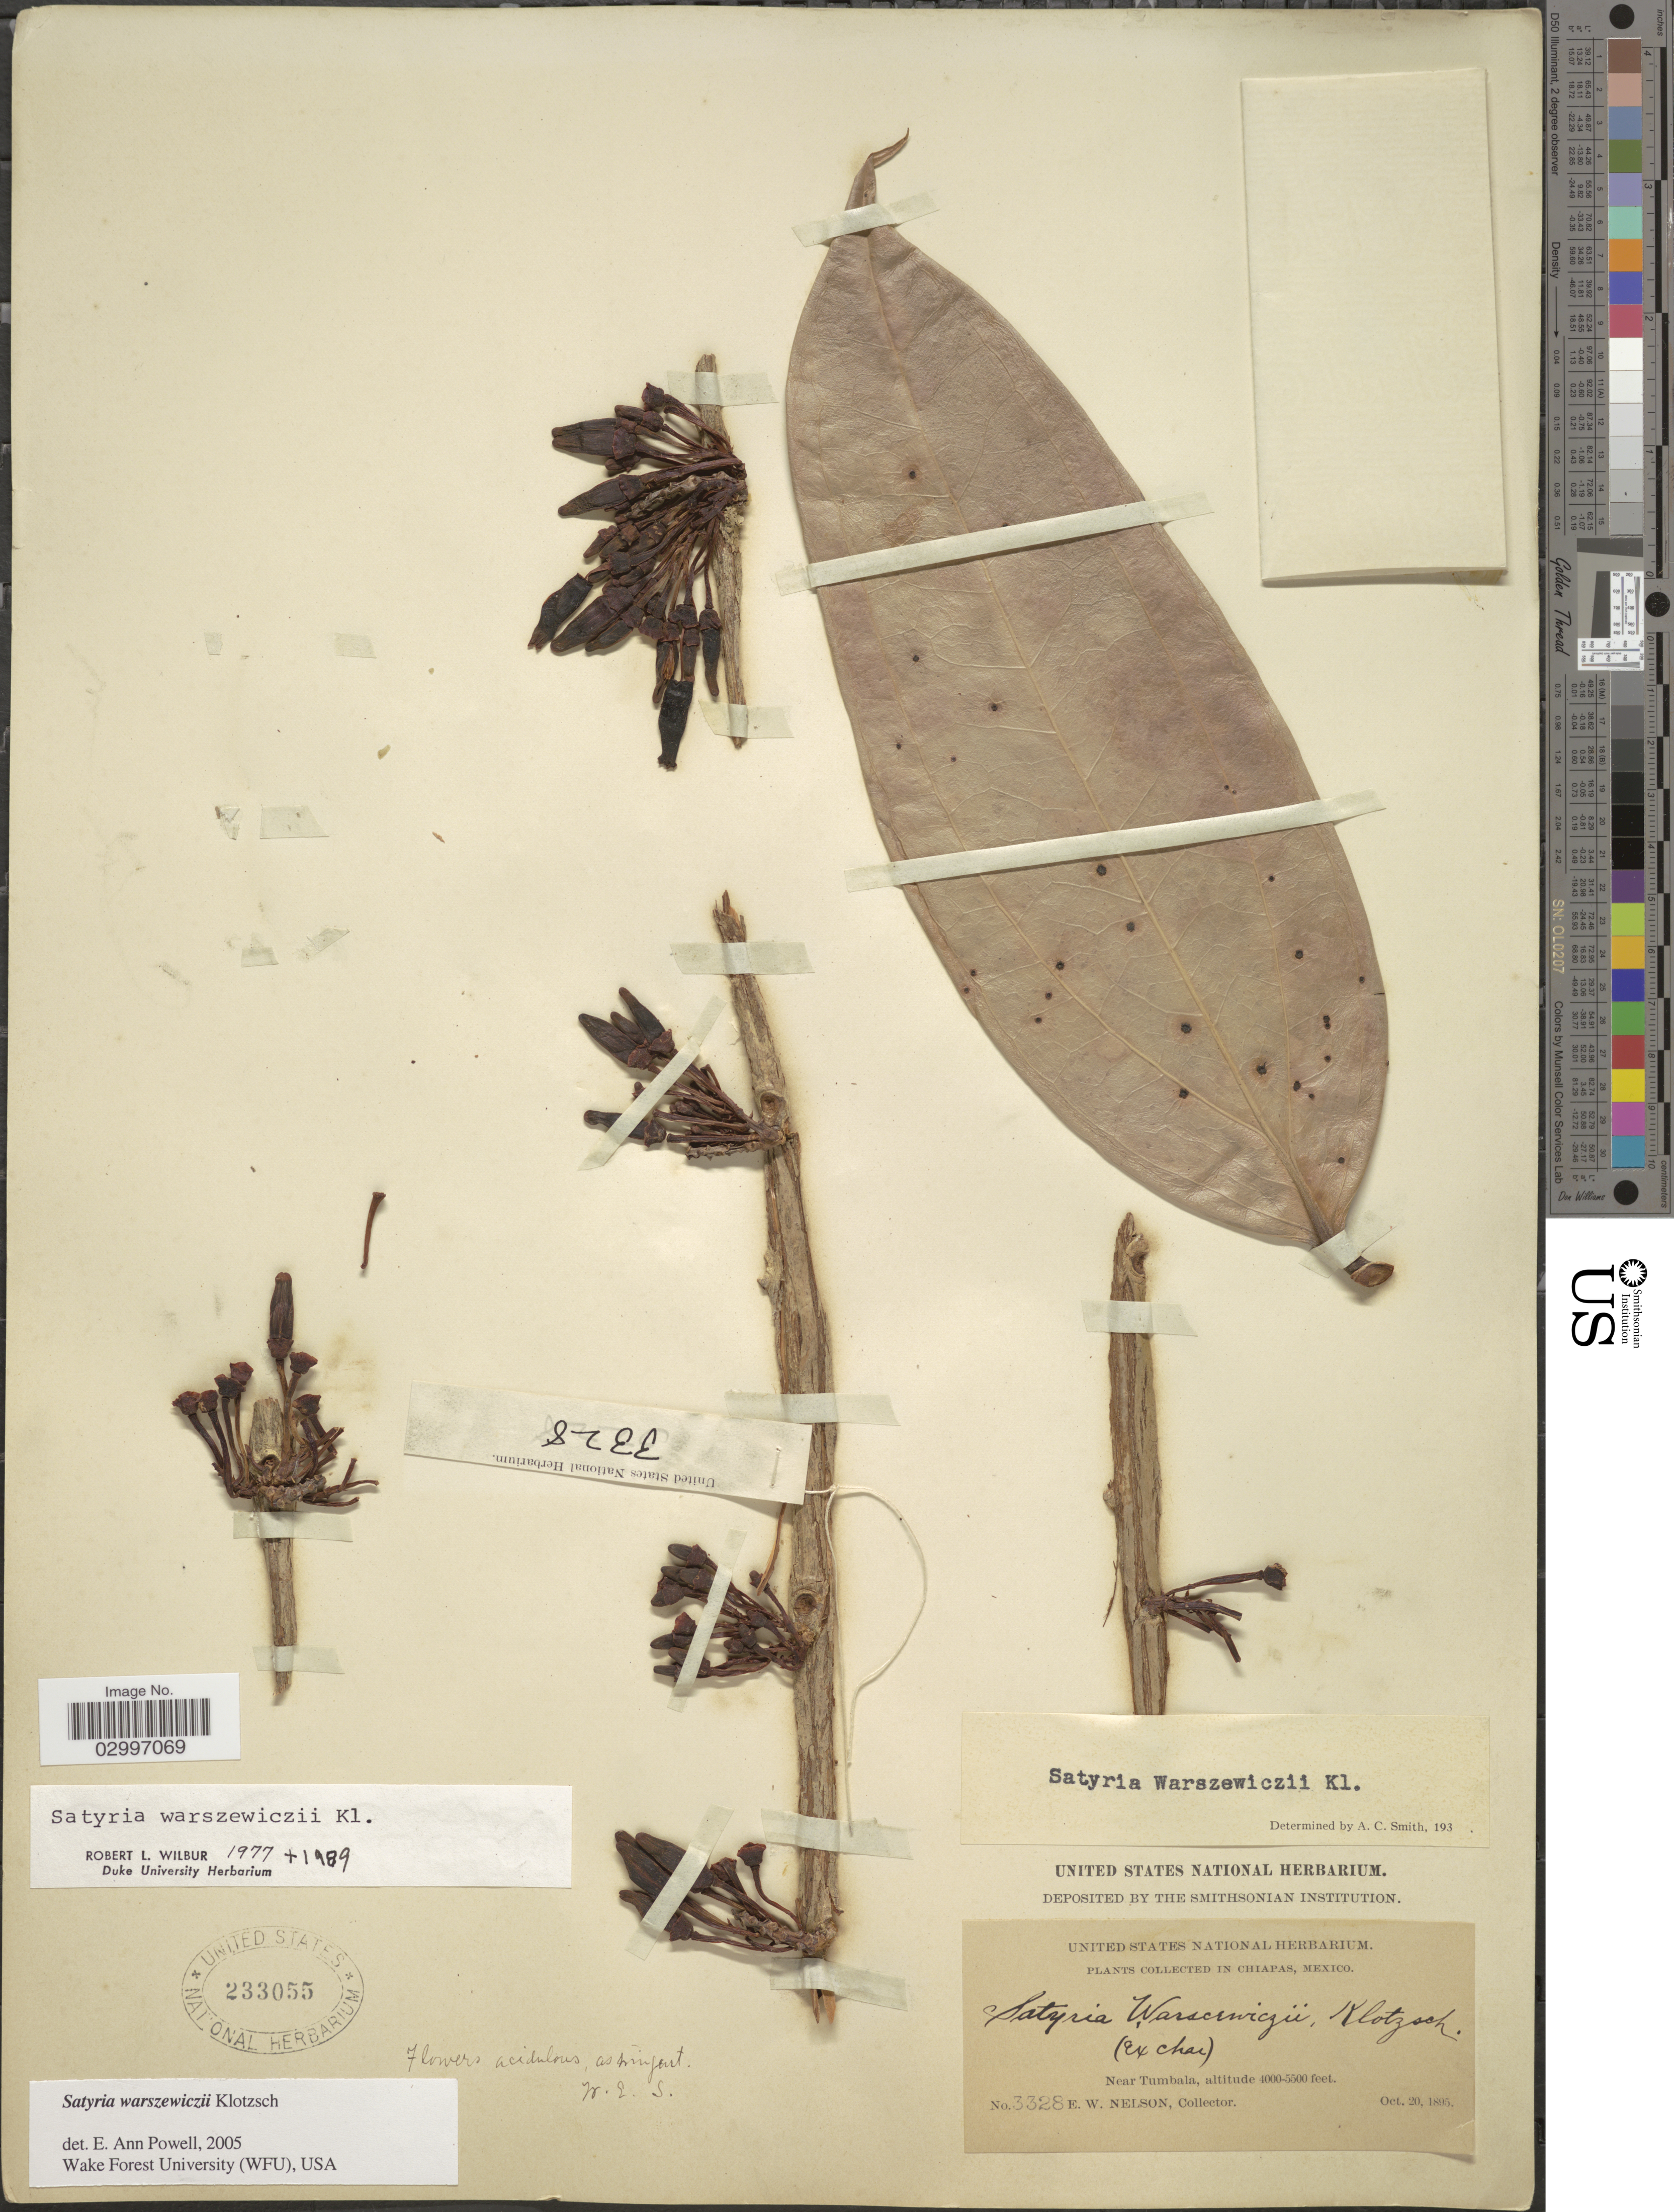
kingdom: Plantae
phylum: Tracheophyta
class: Magnoliopsida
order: Ericales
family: Ericaceae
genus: Satyria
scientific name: Satyria warszewiczii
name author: Klotzsch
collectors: E. W. Nelson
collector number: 3328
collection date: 1895-10-20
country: Mexico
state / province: Chiapas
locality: Near Tumbala.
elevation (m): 1219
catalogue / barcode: US 233055